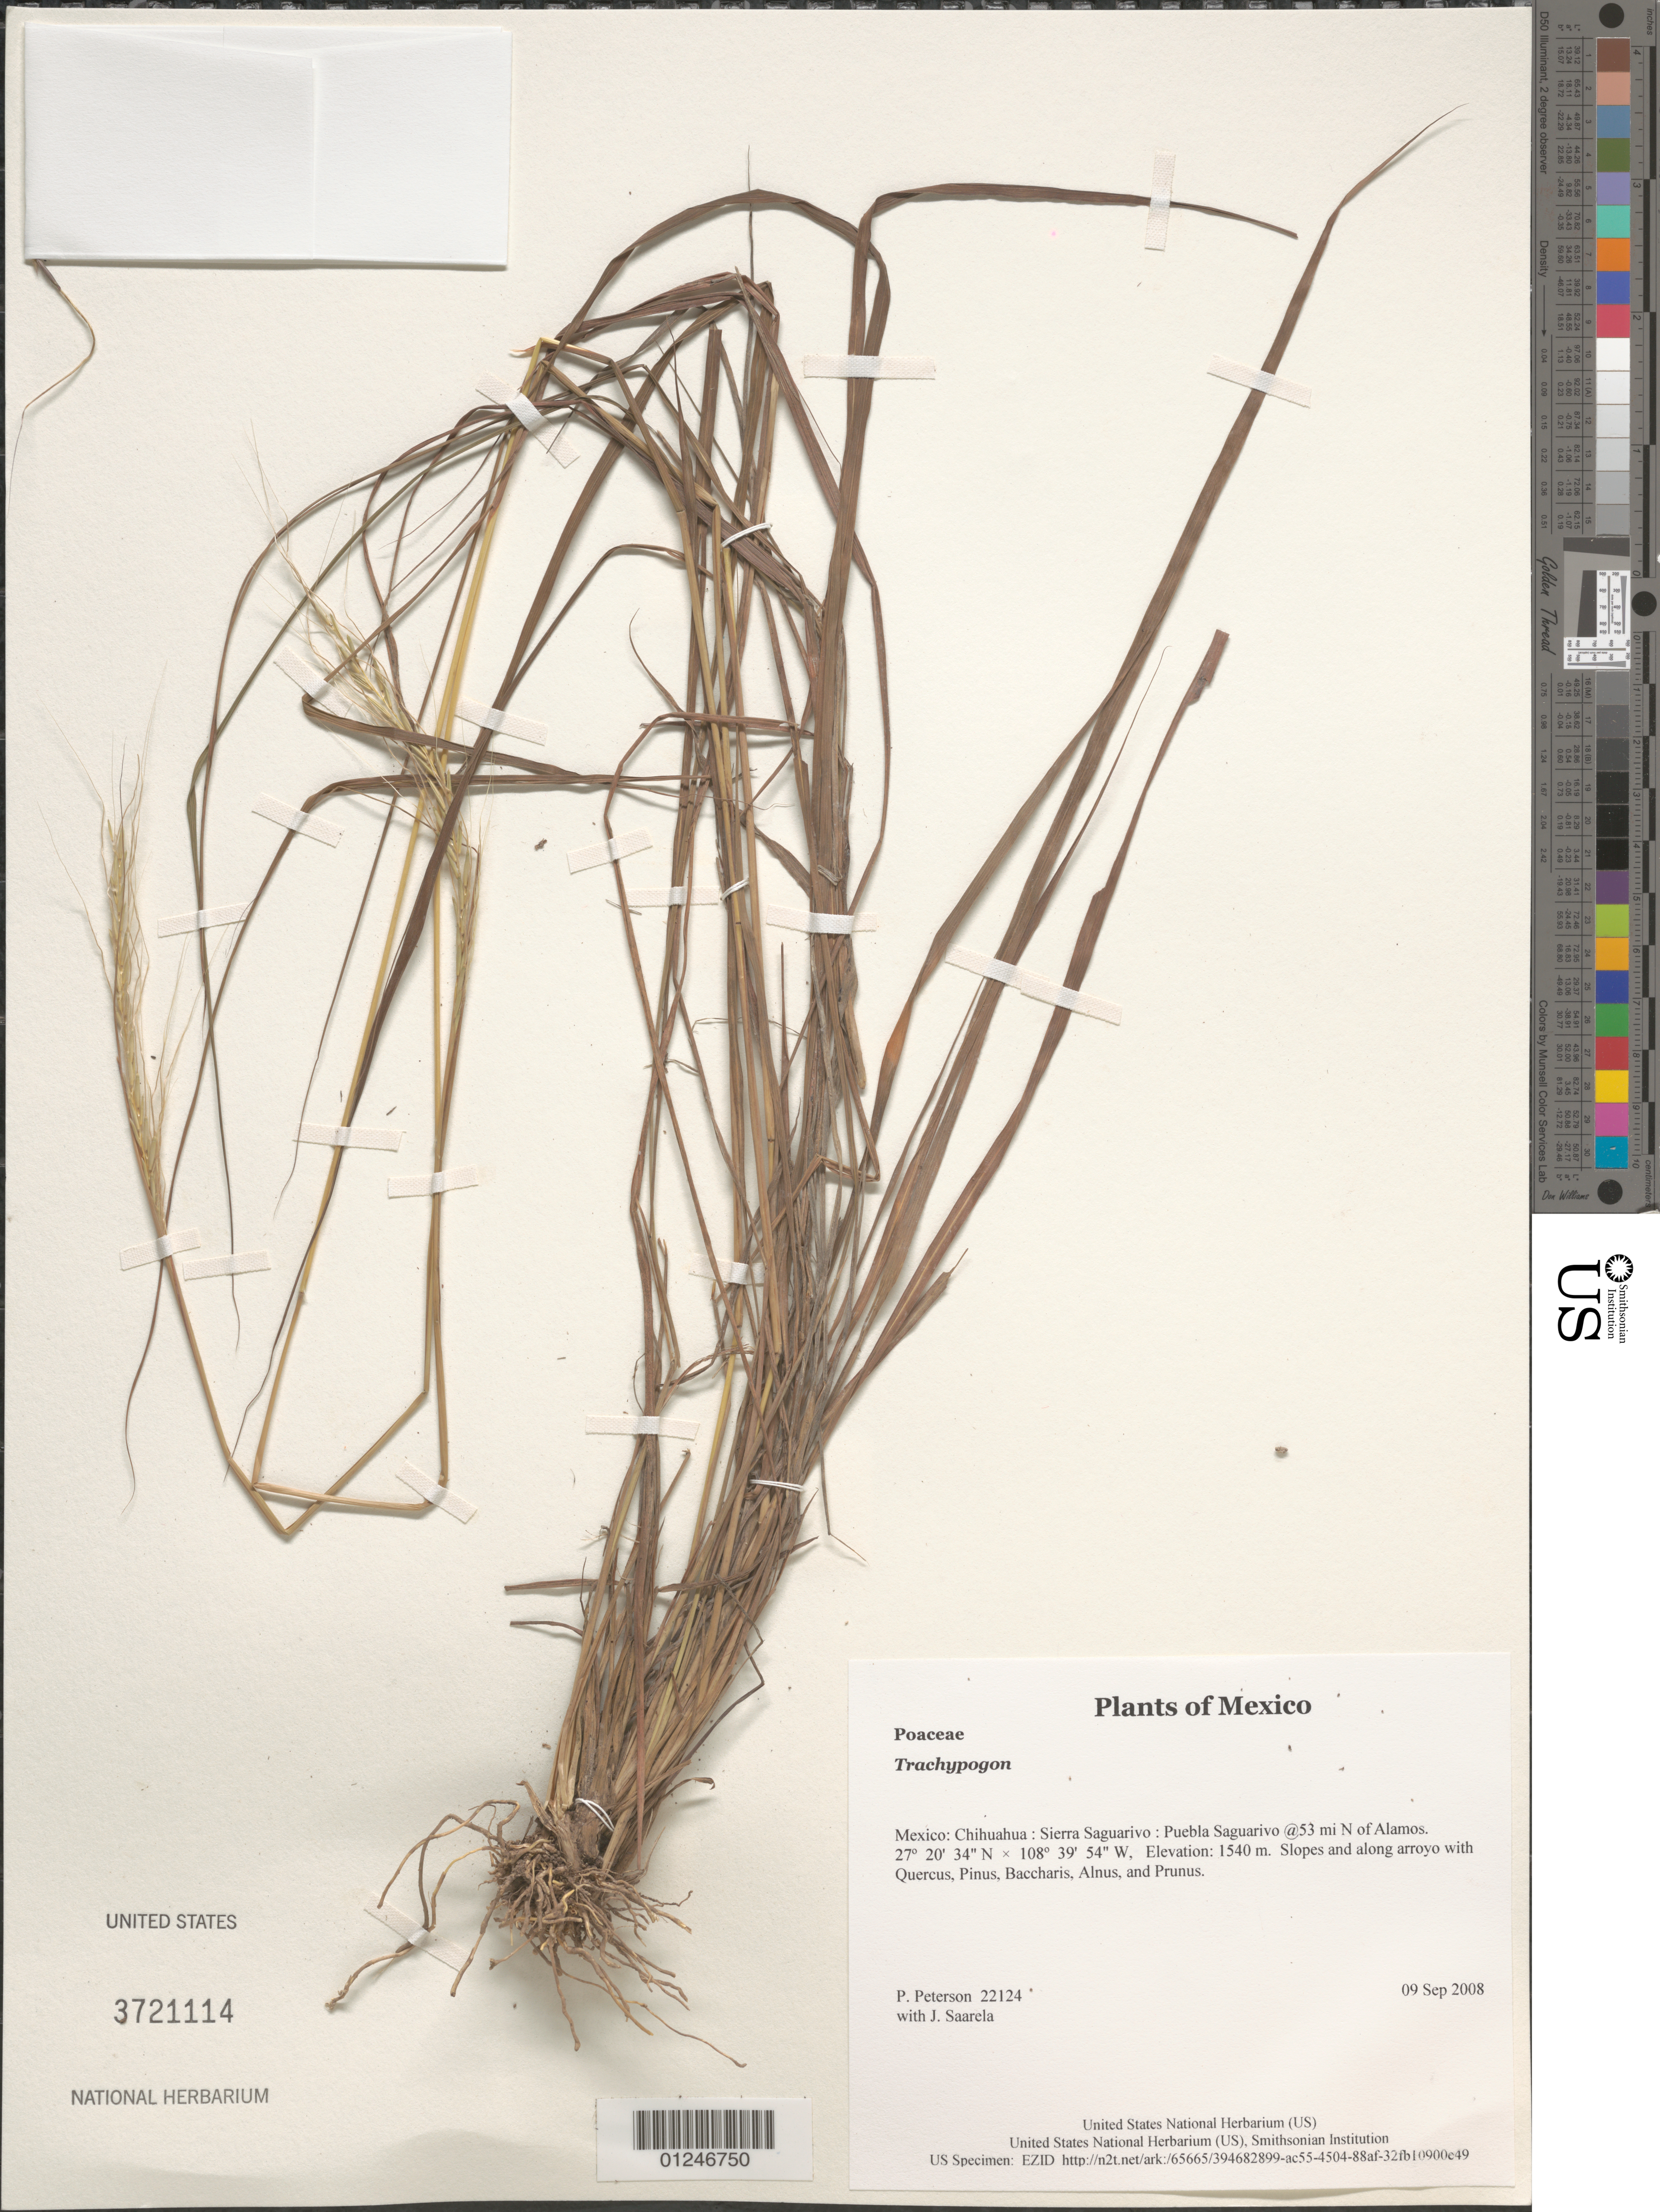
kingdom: Plantae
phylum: Tracheophyta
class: Liliopsida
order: Poales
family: Poaceae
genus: Trachypogon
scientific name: Trachypogon sp.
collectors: P. M. Peterson & J. Saarela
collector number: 22124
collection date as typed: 09 Sep 2008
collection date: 2008-09-09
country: Mexico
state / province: Chihuahua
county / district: Sierra Saguarivo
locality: Puebla Saguarivo @53 mi N of Alamos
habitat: Slopes and along arroyo with Quercus, Pinus, Baccharis, Alnus, and Prunus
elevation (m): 1540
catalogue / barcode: US 3721114